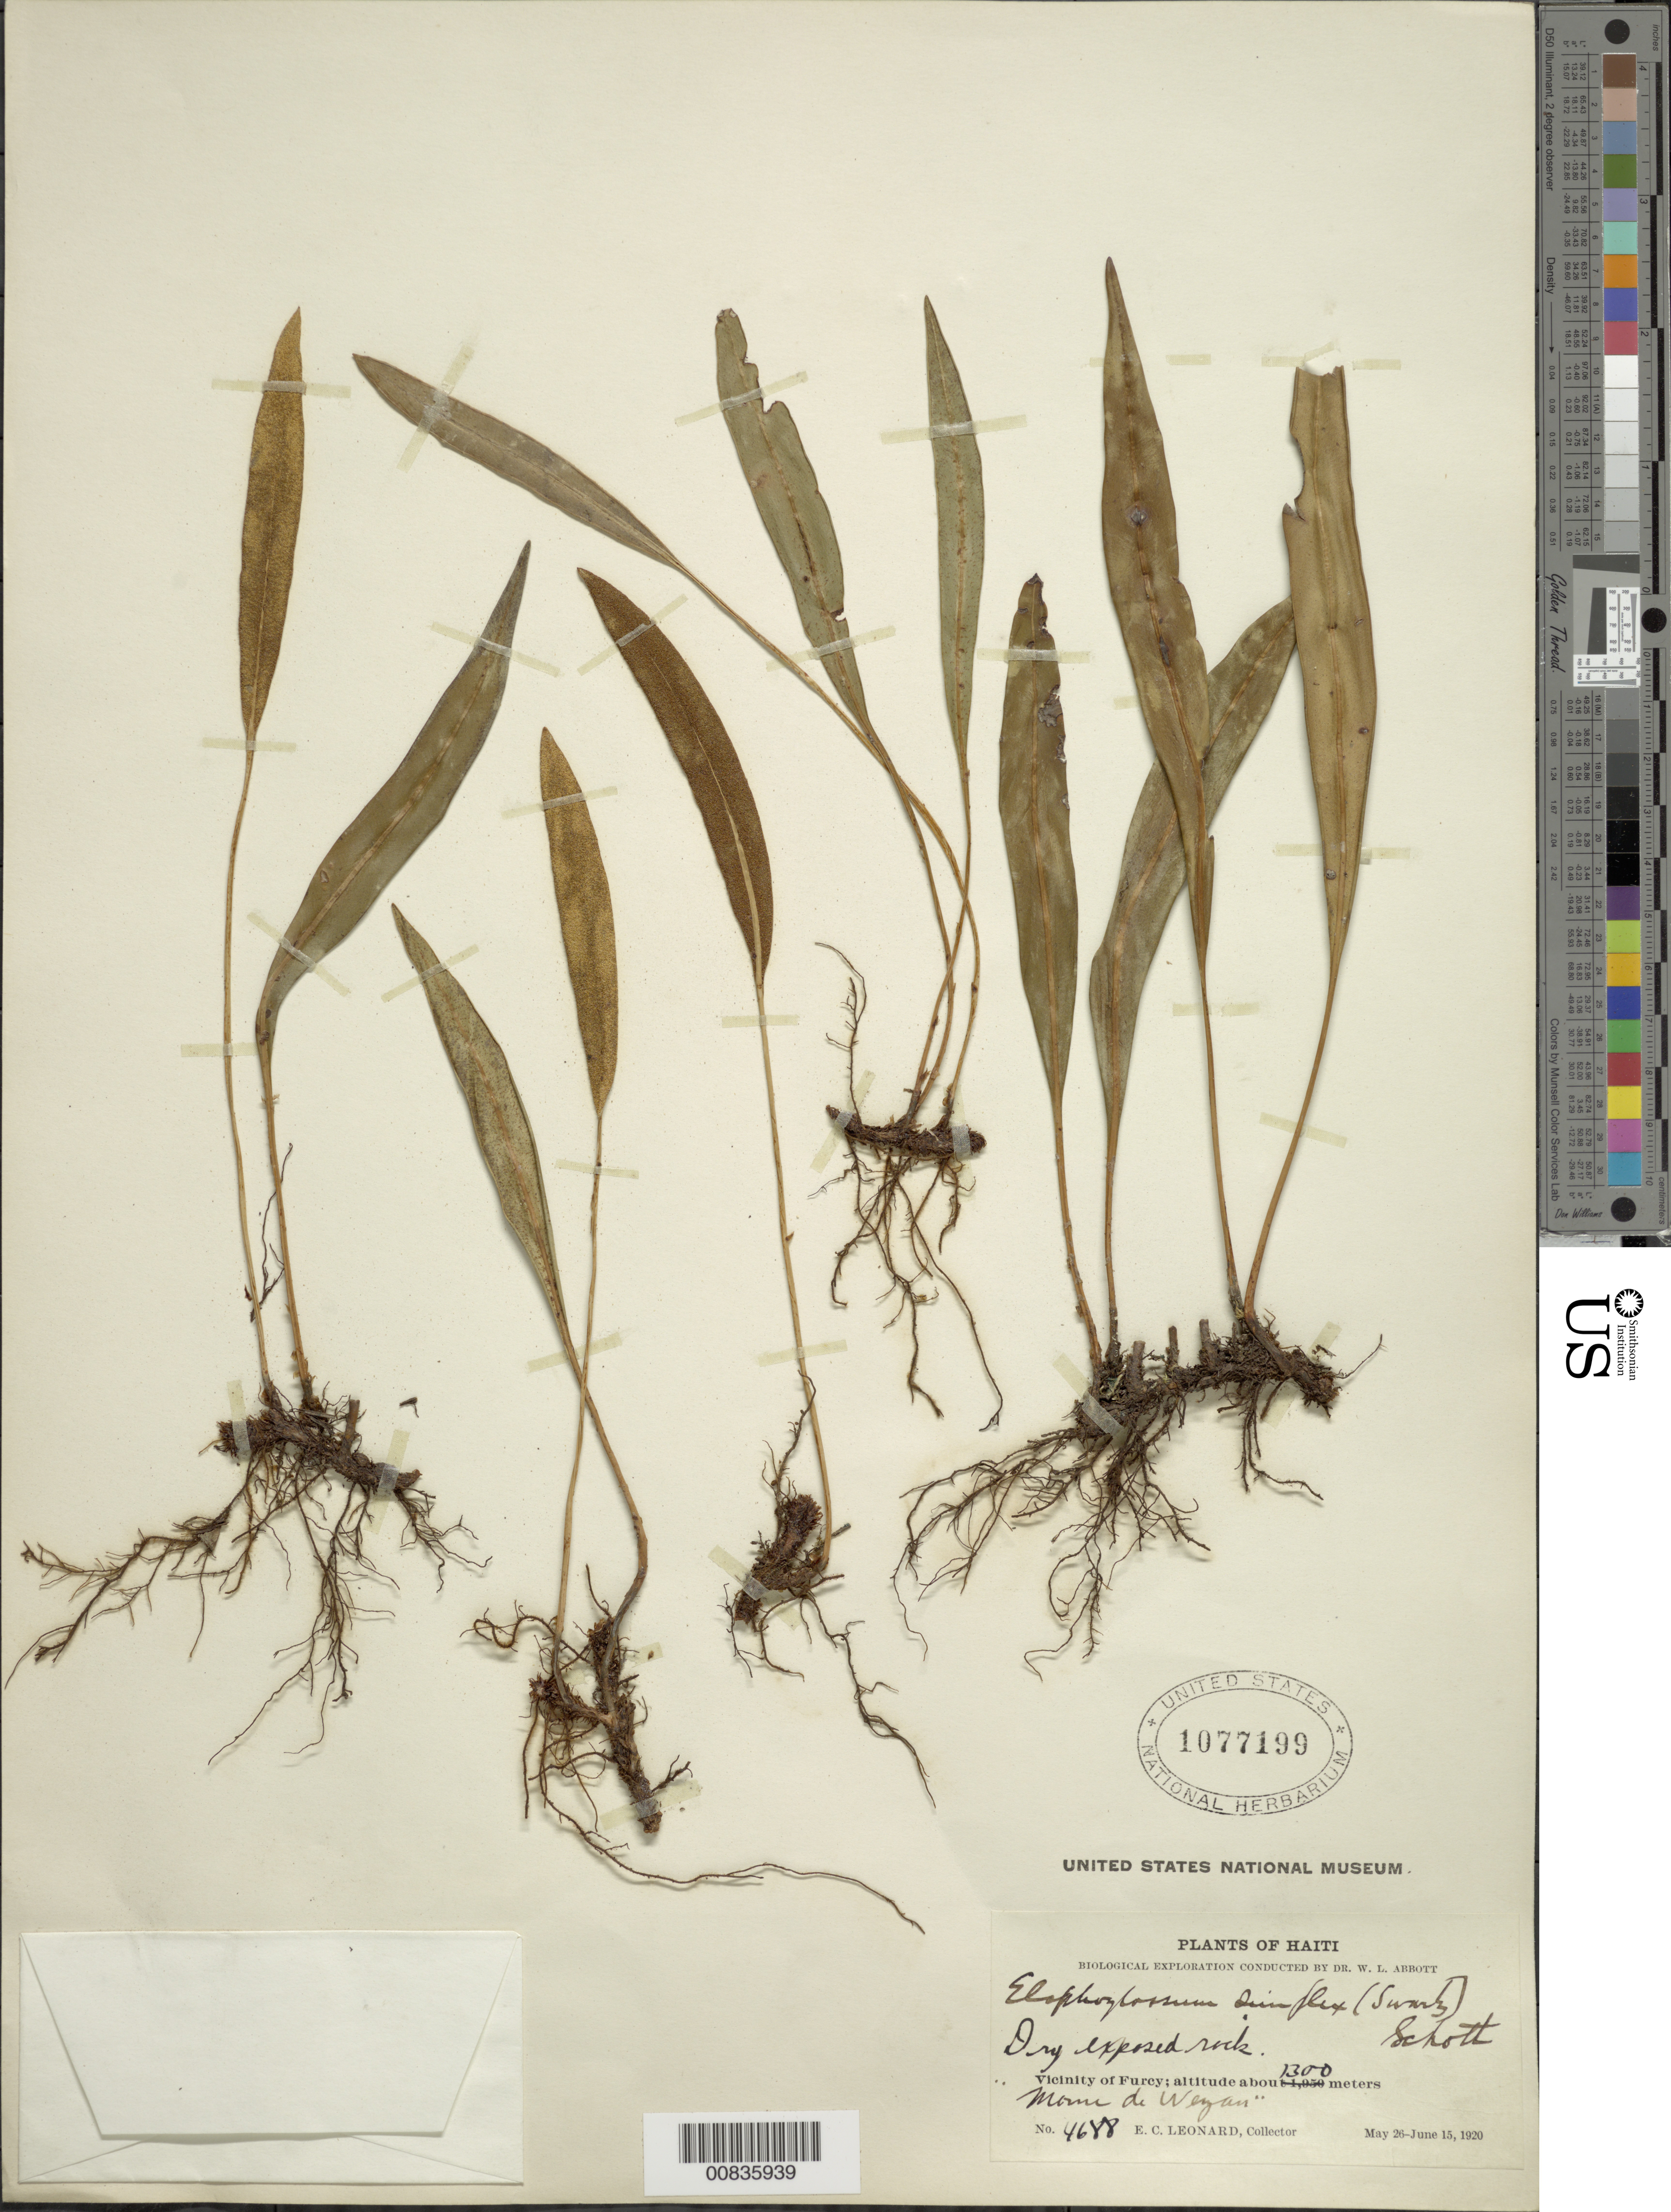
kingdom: Plantae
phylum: Tracheophyta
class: Polypodiopsida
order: Polypodiales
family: Dryopteridaceae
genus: Elaphoglossum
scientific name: Elaphoglossum inaequalifolium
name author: (Jenman) C. Chr.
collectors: E. C. Leonard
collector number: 4688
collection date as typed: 26 May 1920 to 15 Jun 1920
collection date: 1920-05-26/1920-06-15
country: Haiti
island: Hispaniola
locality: Furcy vicinity, Morne de Weyan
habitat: Dry exposed rock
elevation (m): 1300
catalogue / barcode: US 1077199